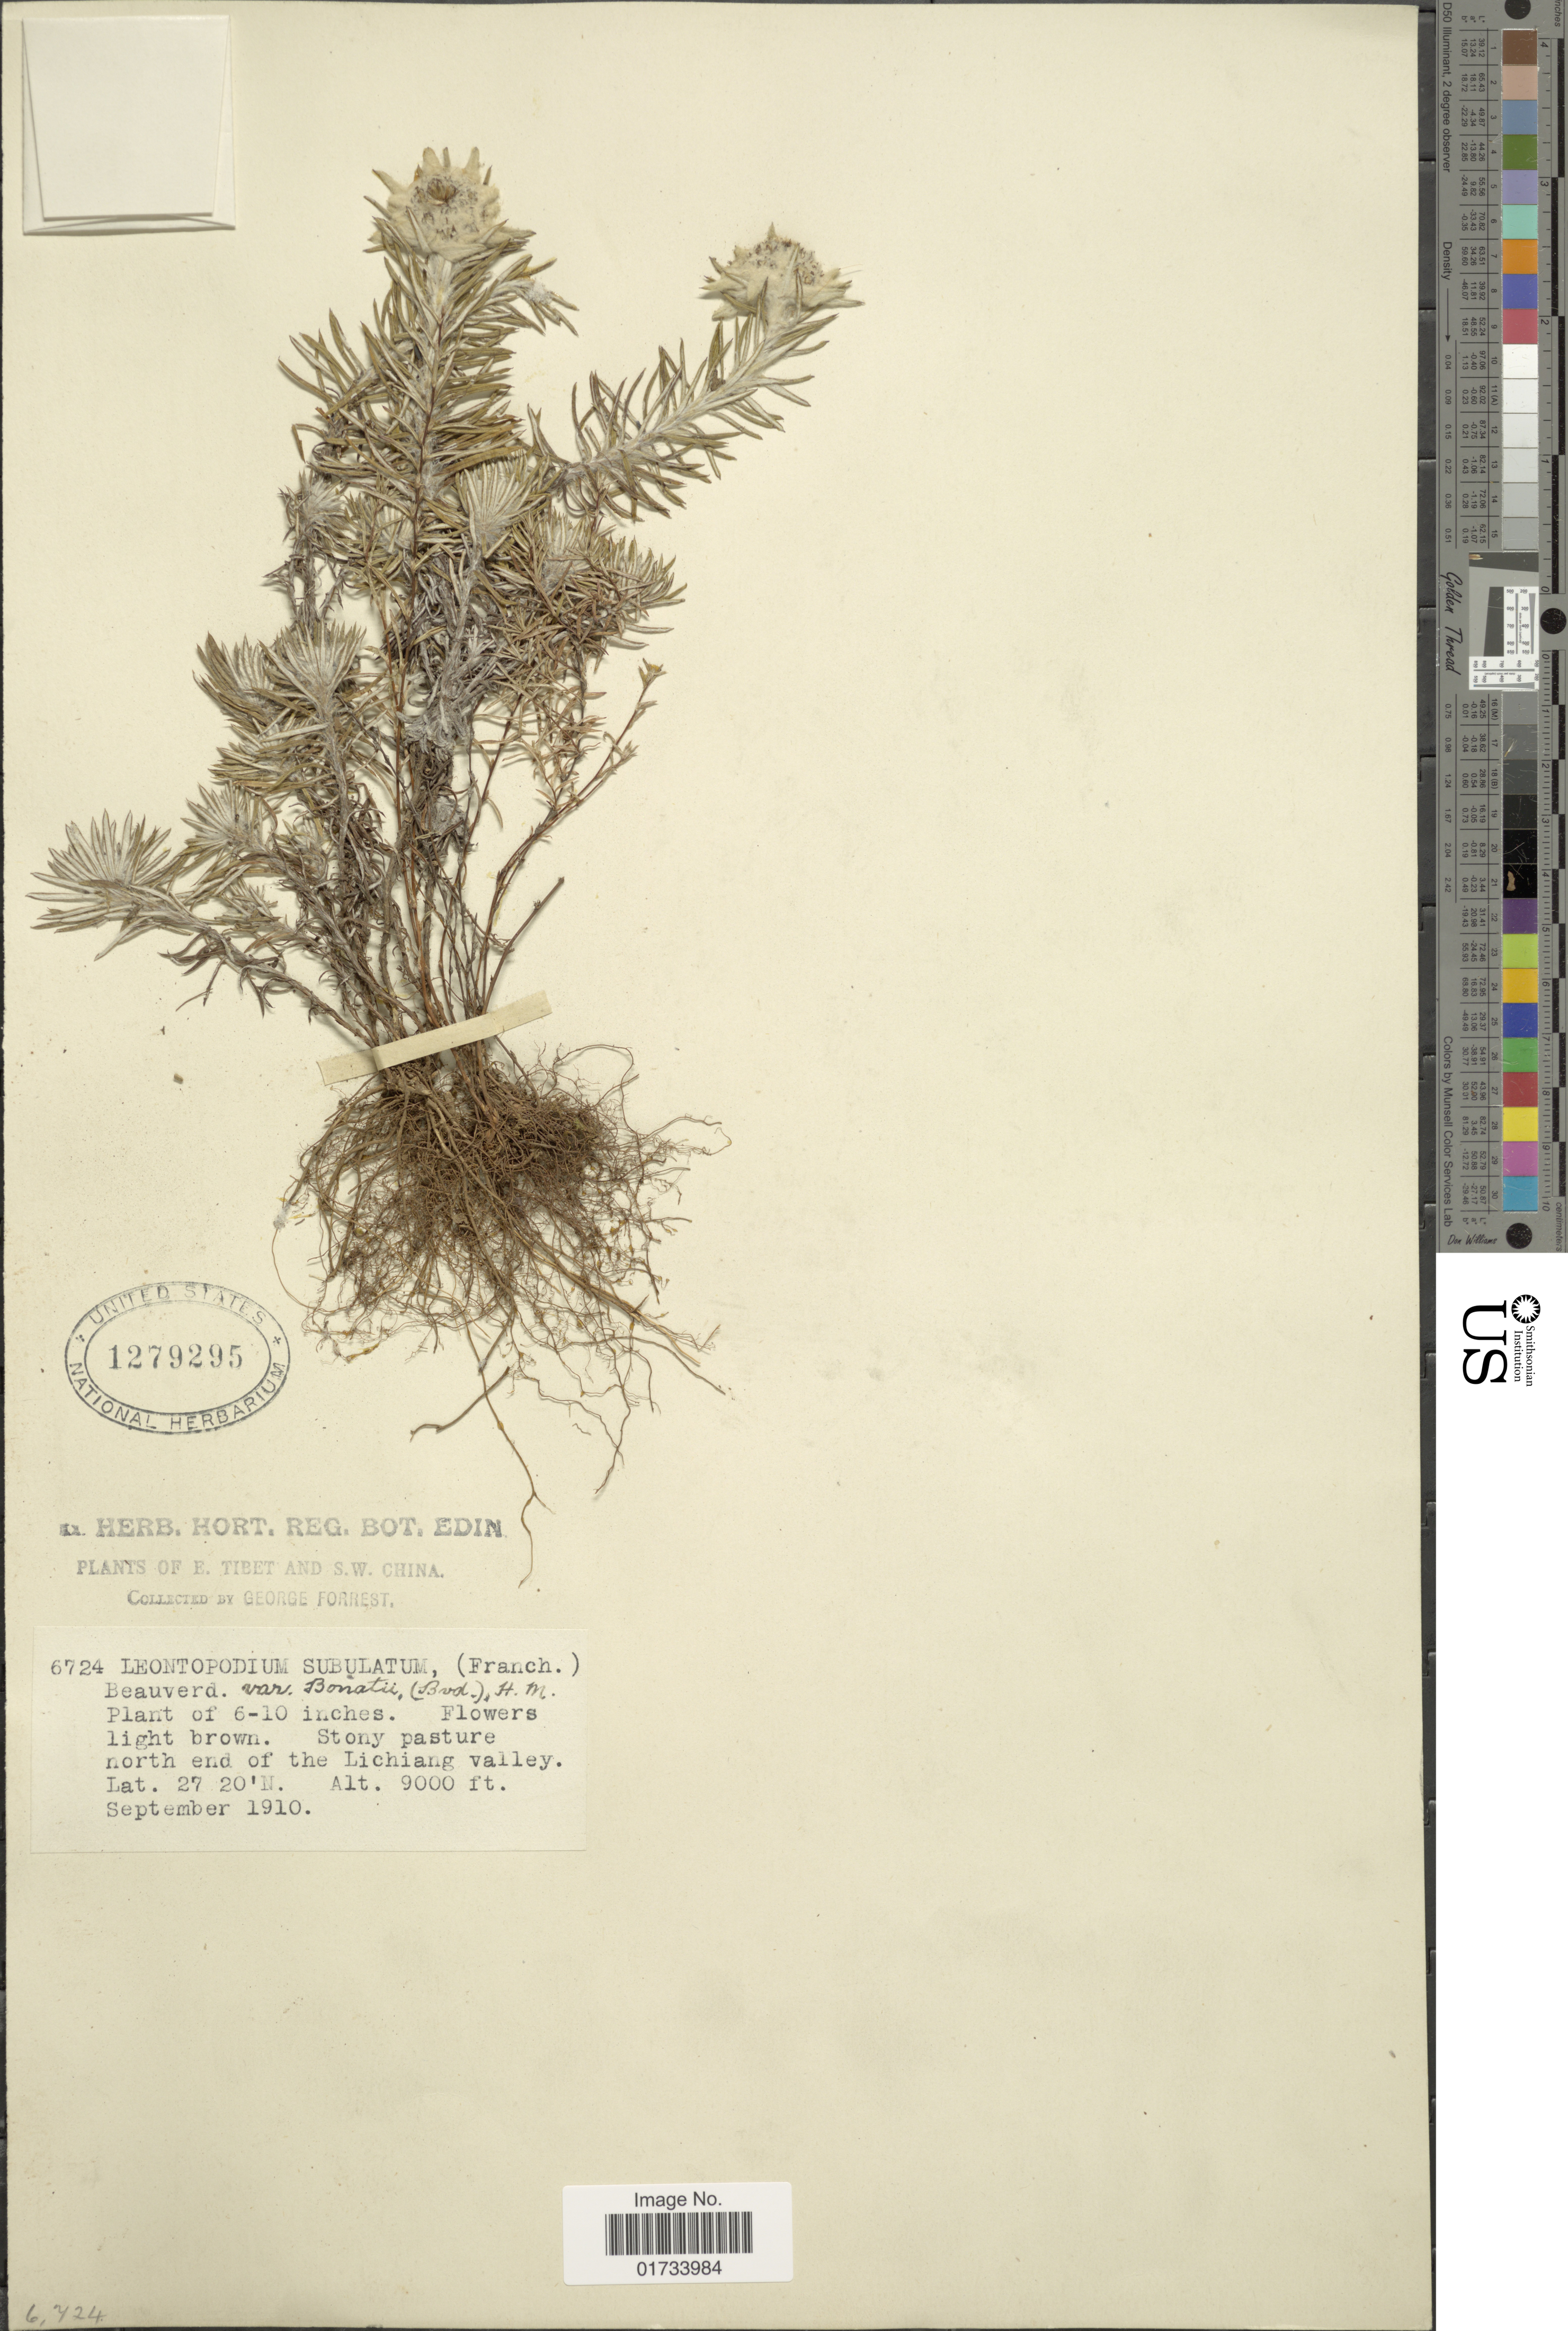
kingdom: Plantae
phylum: Tracheophyta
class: Magnoliopsida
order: Asterales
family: Asteraceae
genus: Leontopodium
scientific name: Leontopodium subulatum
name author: (Franch.) Beauverd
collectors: G. Forrest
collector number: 6724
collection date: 1910-09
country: China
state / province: Xizang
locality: E. Tibet and S.W. China, stony pasture north end of the Lichiang valley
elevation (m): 2743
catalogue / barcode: US 1279295